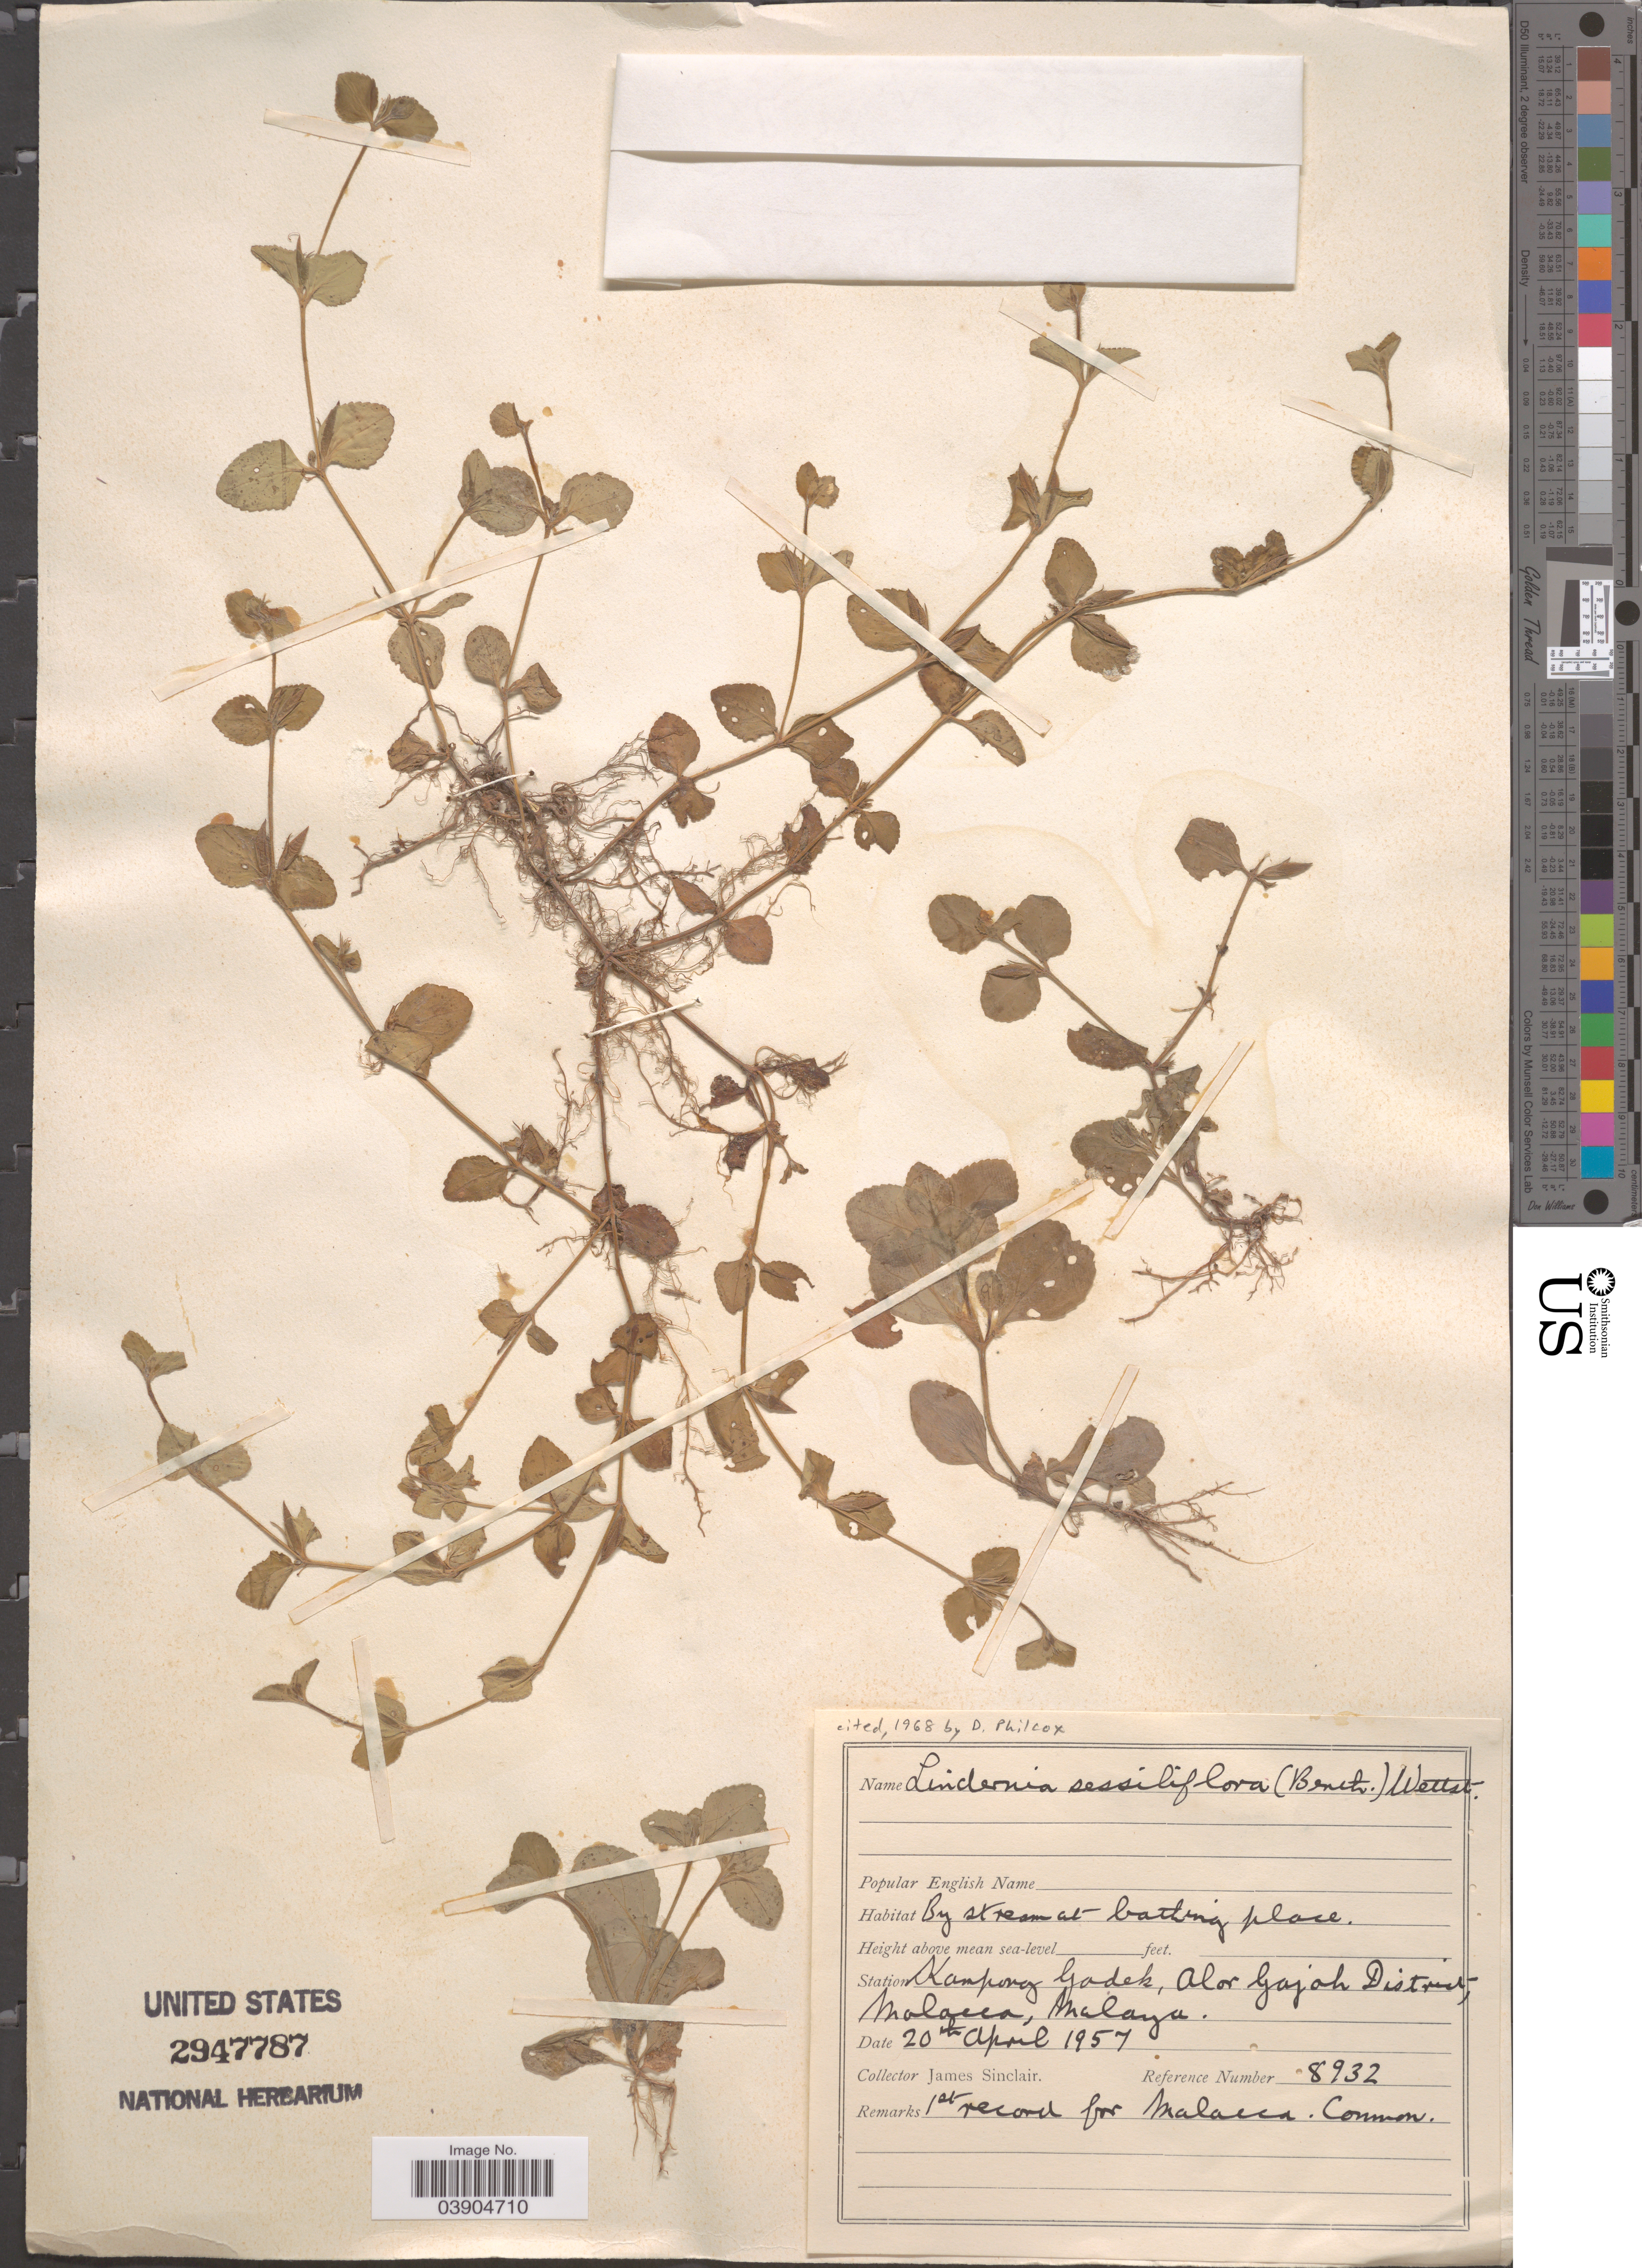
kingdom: Plantae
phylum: Tracheophyta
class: Magnoliopsida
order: Lamiales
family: Linderniaceae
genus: Lindernia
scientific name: Lindernia sessiliflora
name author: (Benth.) Wettst.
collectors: J. Sinclair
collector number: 8932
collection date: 1957-04-20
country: Malaysia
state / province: Melaka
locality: Station Kampong Gadek, Alor Gajoh District, Malacca, Malaya.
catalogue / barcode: US 2947787